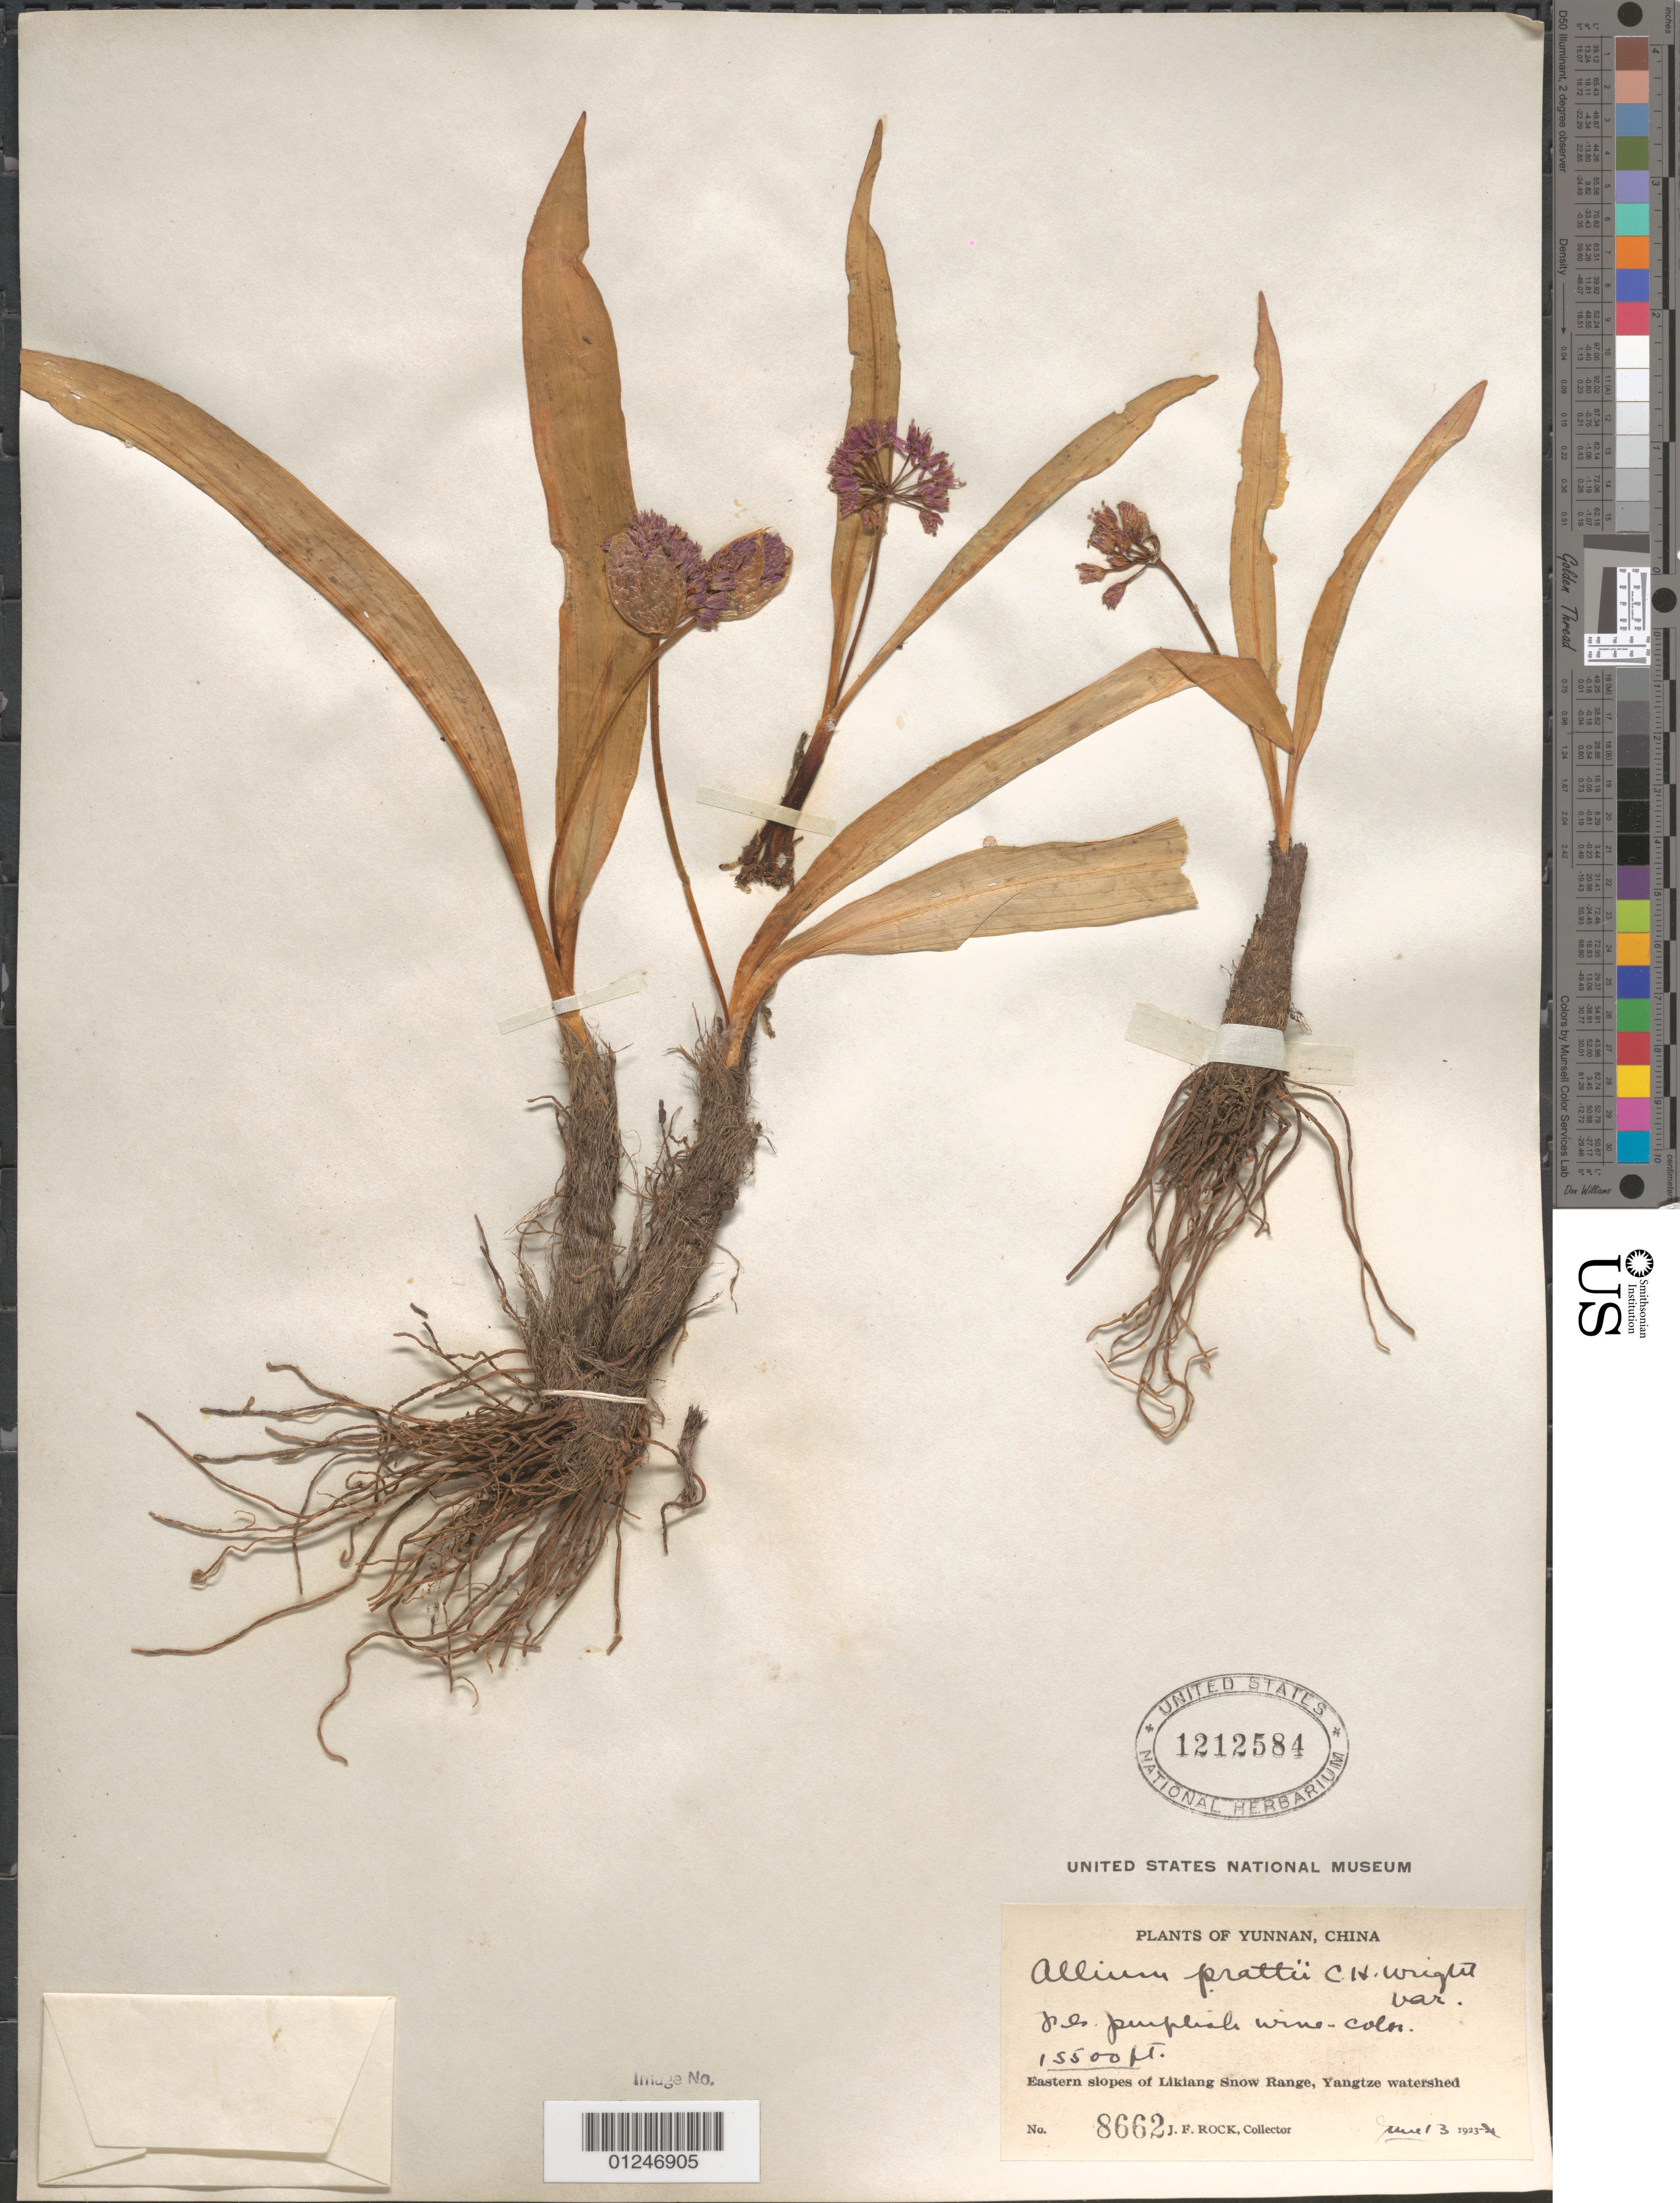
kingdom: Plantae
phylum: Tracheophyta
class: Liliopsida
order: Asparagales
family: Amaryllidaceae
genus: Allium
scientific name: Allium prattii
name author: C.H. Wright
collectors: J. Rock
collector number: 8662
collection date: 1923-06-13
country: China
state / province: Yunnan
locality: Eastern slopes of Likiang Snow Range, Yangtze watershed.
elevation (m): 4724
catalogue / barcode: US 1212584